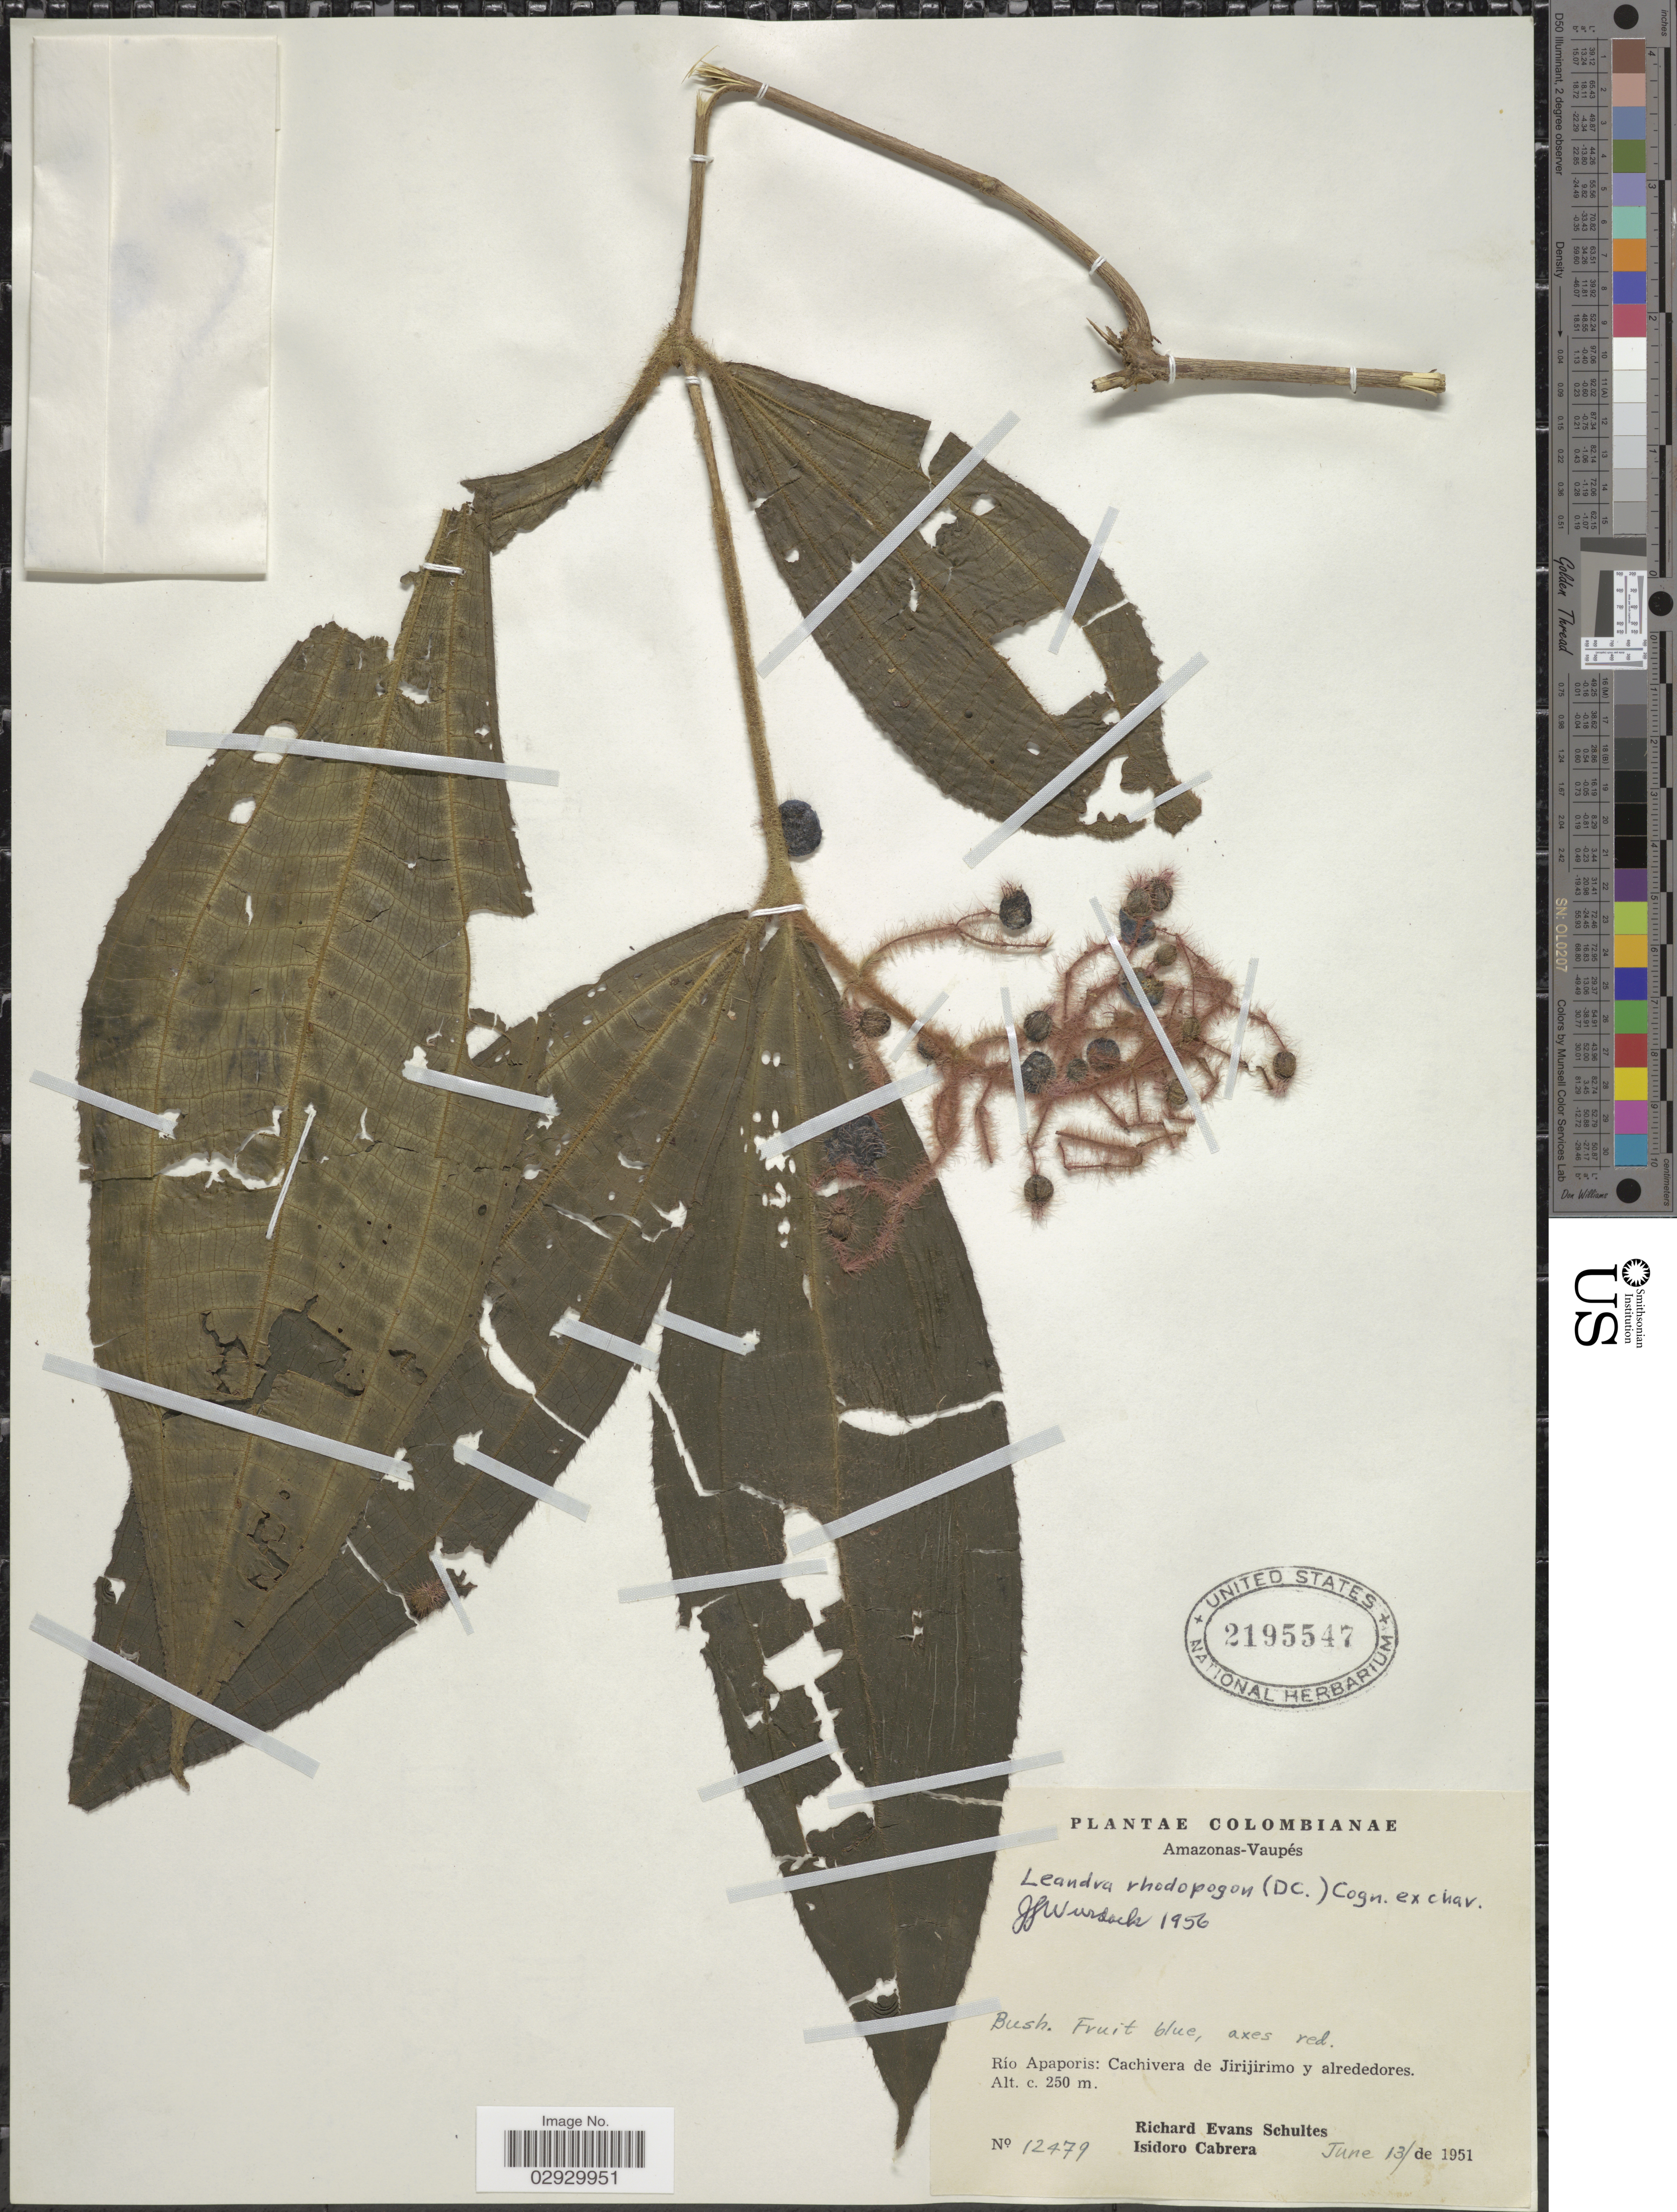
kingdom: Plantae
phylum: Tracheophyta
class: Magnoliopsida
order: Myrtales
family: Melastomataceae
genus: Leandra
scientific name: Leandra rhodopogon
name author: (DC.) Cogn.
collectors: R. E. Schultes & I. Cabrera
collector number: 12479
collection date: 1951-06-13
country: Colombia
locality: Amazonas - Vaupés, Río Apaporis: Cachivera de Jirijirimo y alrededores.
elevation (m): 250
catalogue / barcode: US 2195547